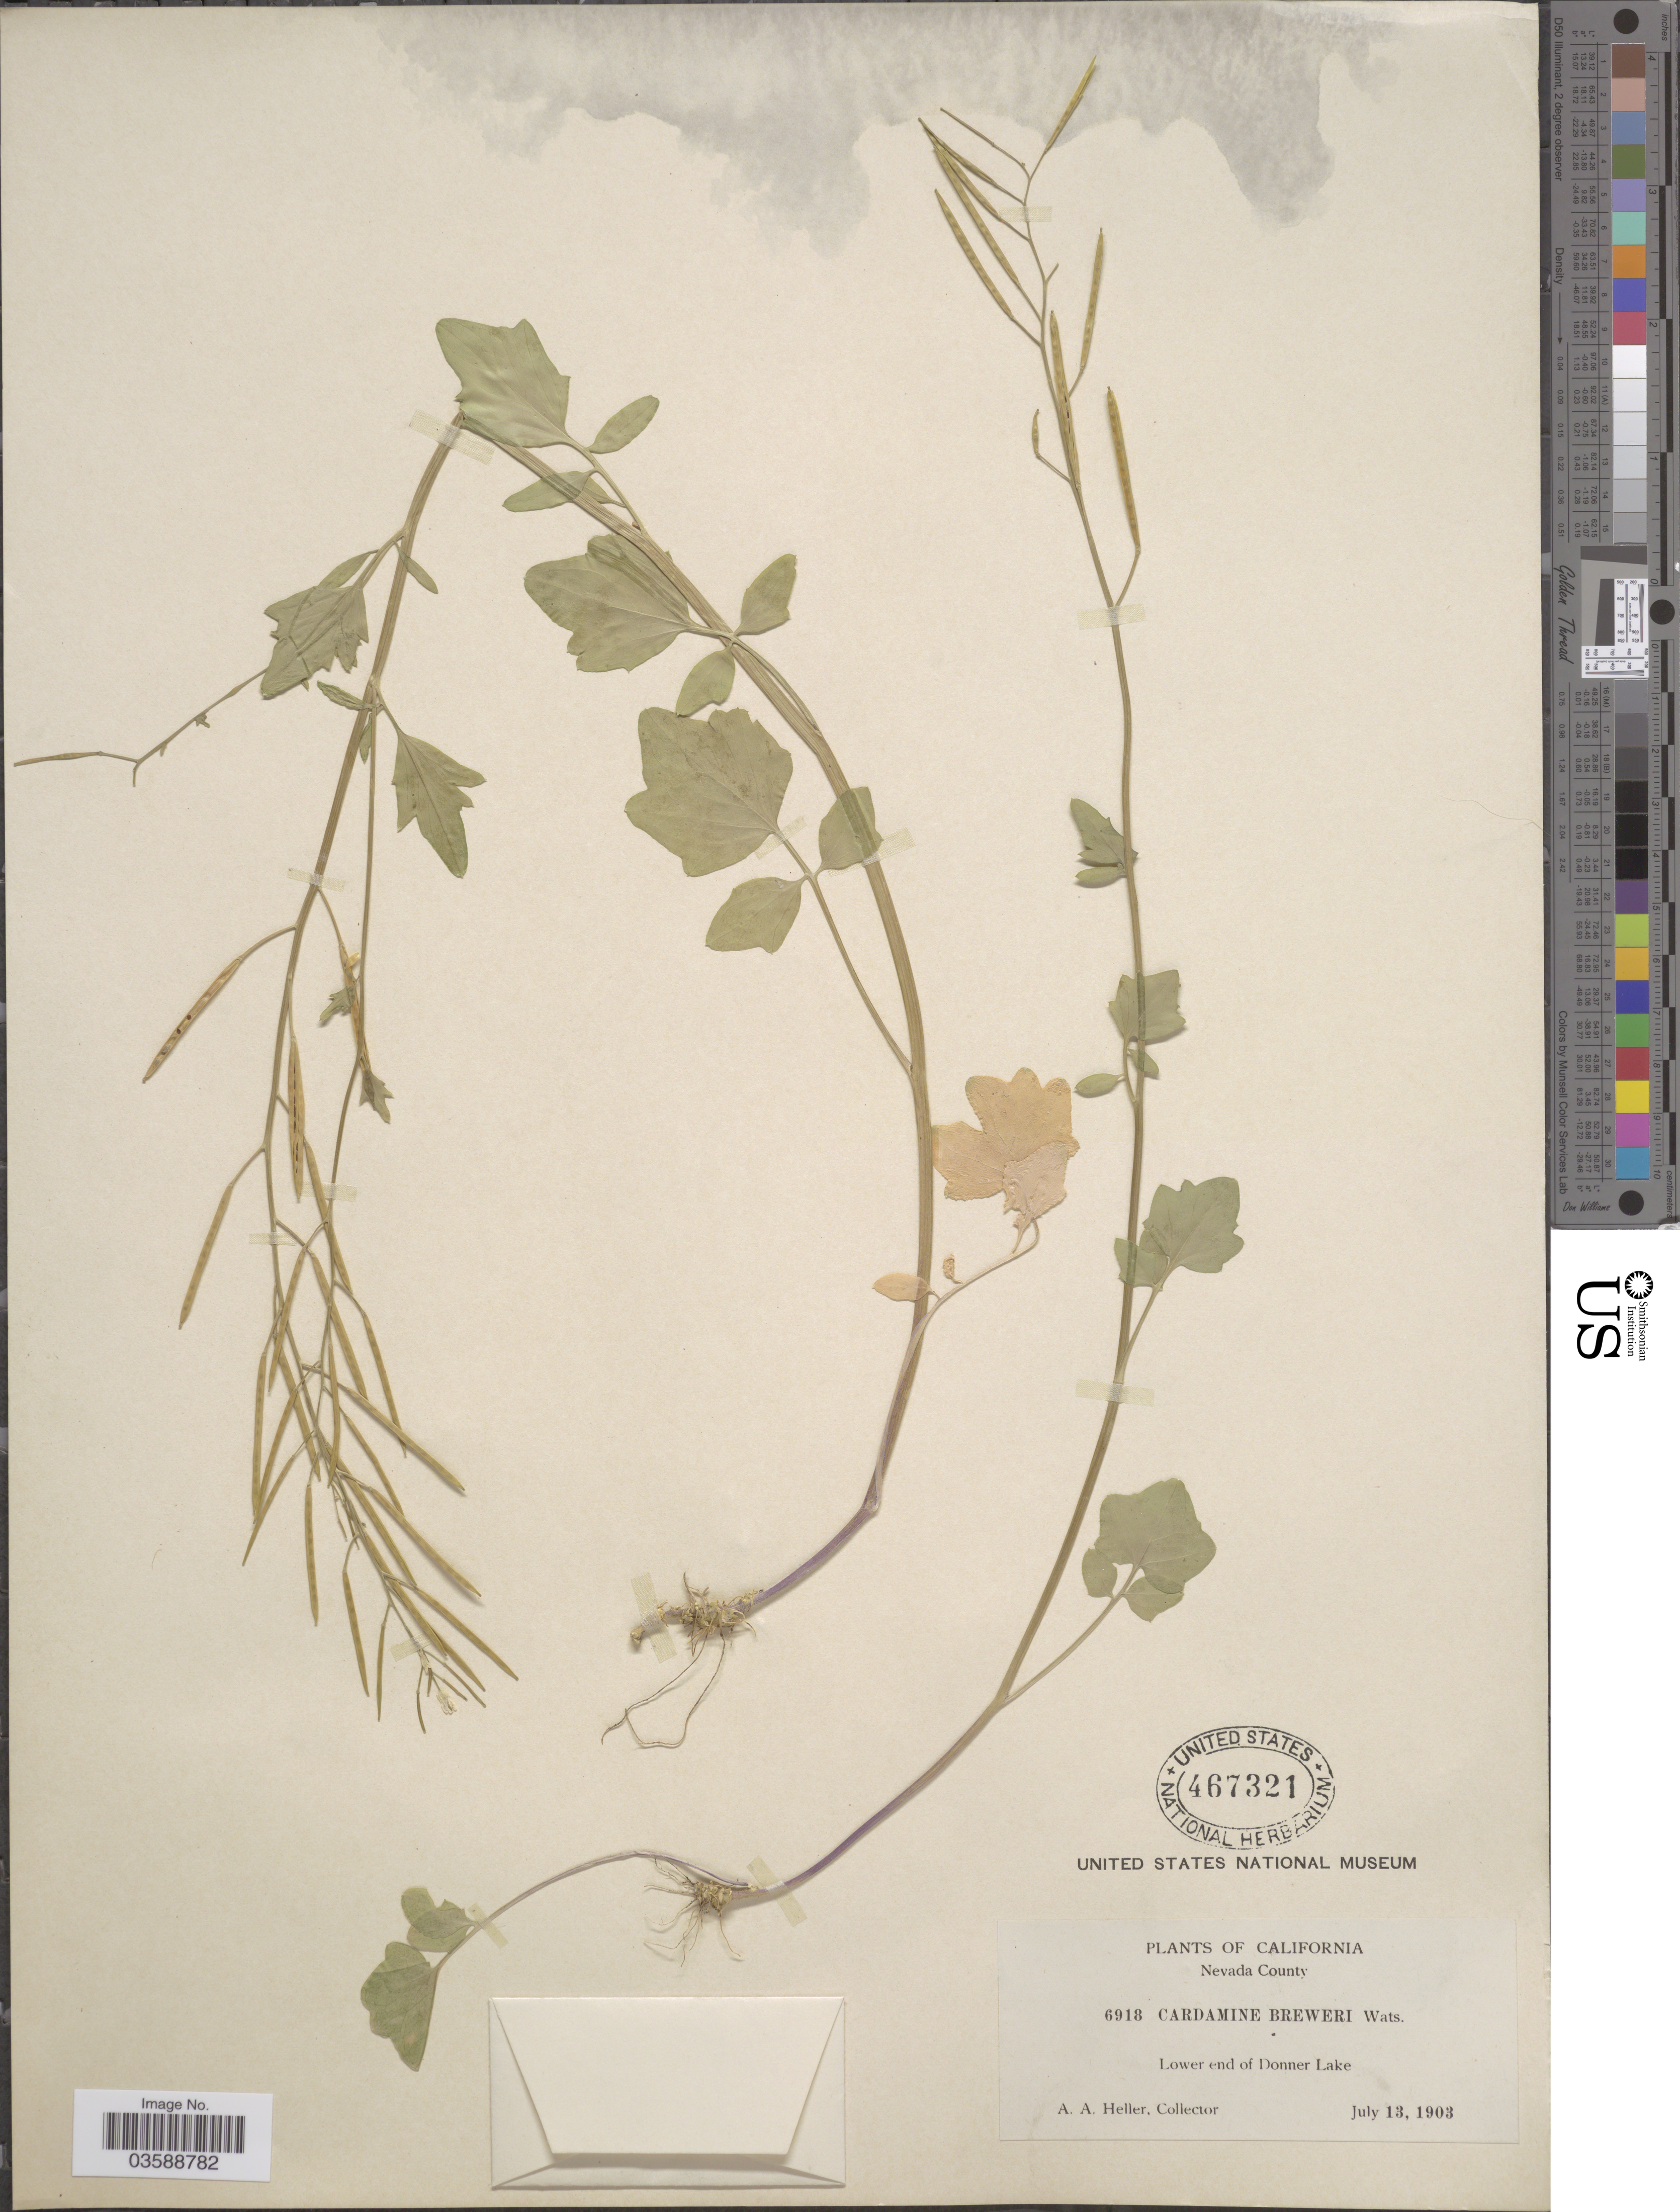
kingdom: Plantae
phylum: Tracheophyta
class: Magnoliopsida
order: Brassicales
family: Brassicaceae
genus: Cardamine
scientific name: Cardamine breweri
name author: S. Watson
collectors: A. A. Heller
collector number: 6918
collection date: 1903-07-13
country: United States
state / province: California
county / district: Nevada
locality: Nevada County. Lower end of Donner Lake.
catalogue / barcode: US 467321